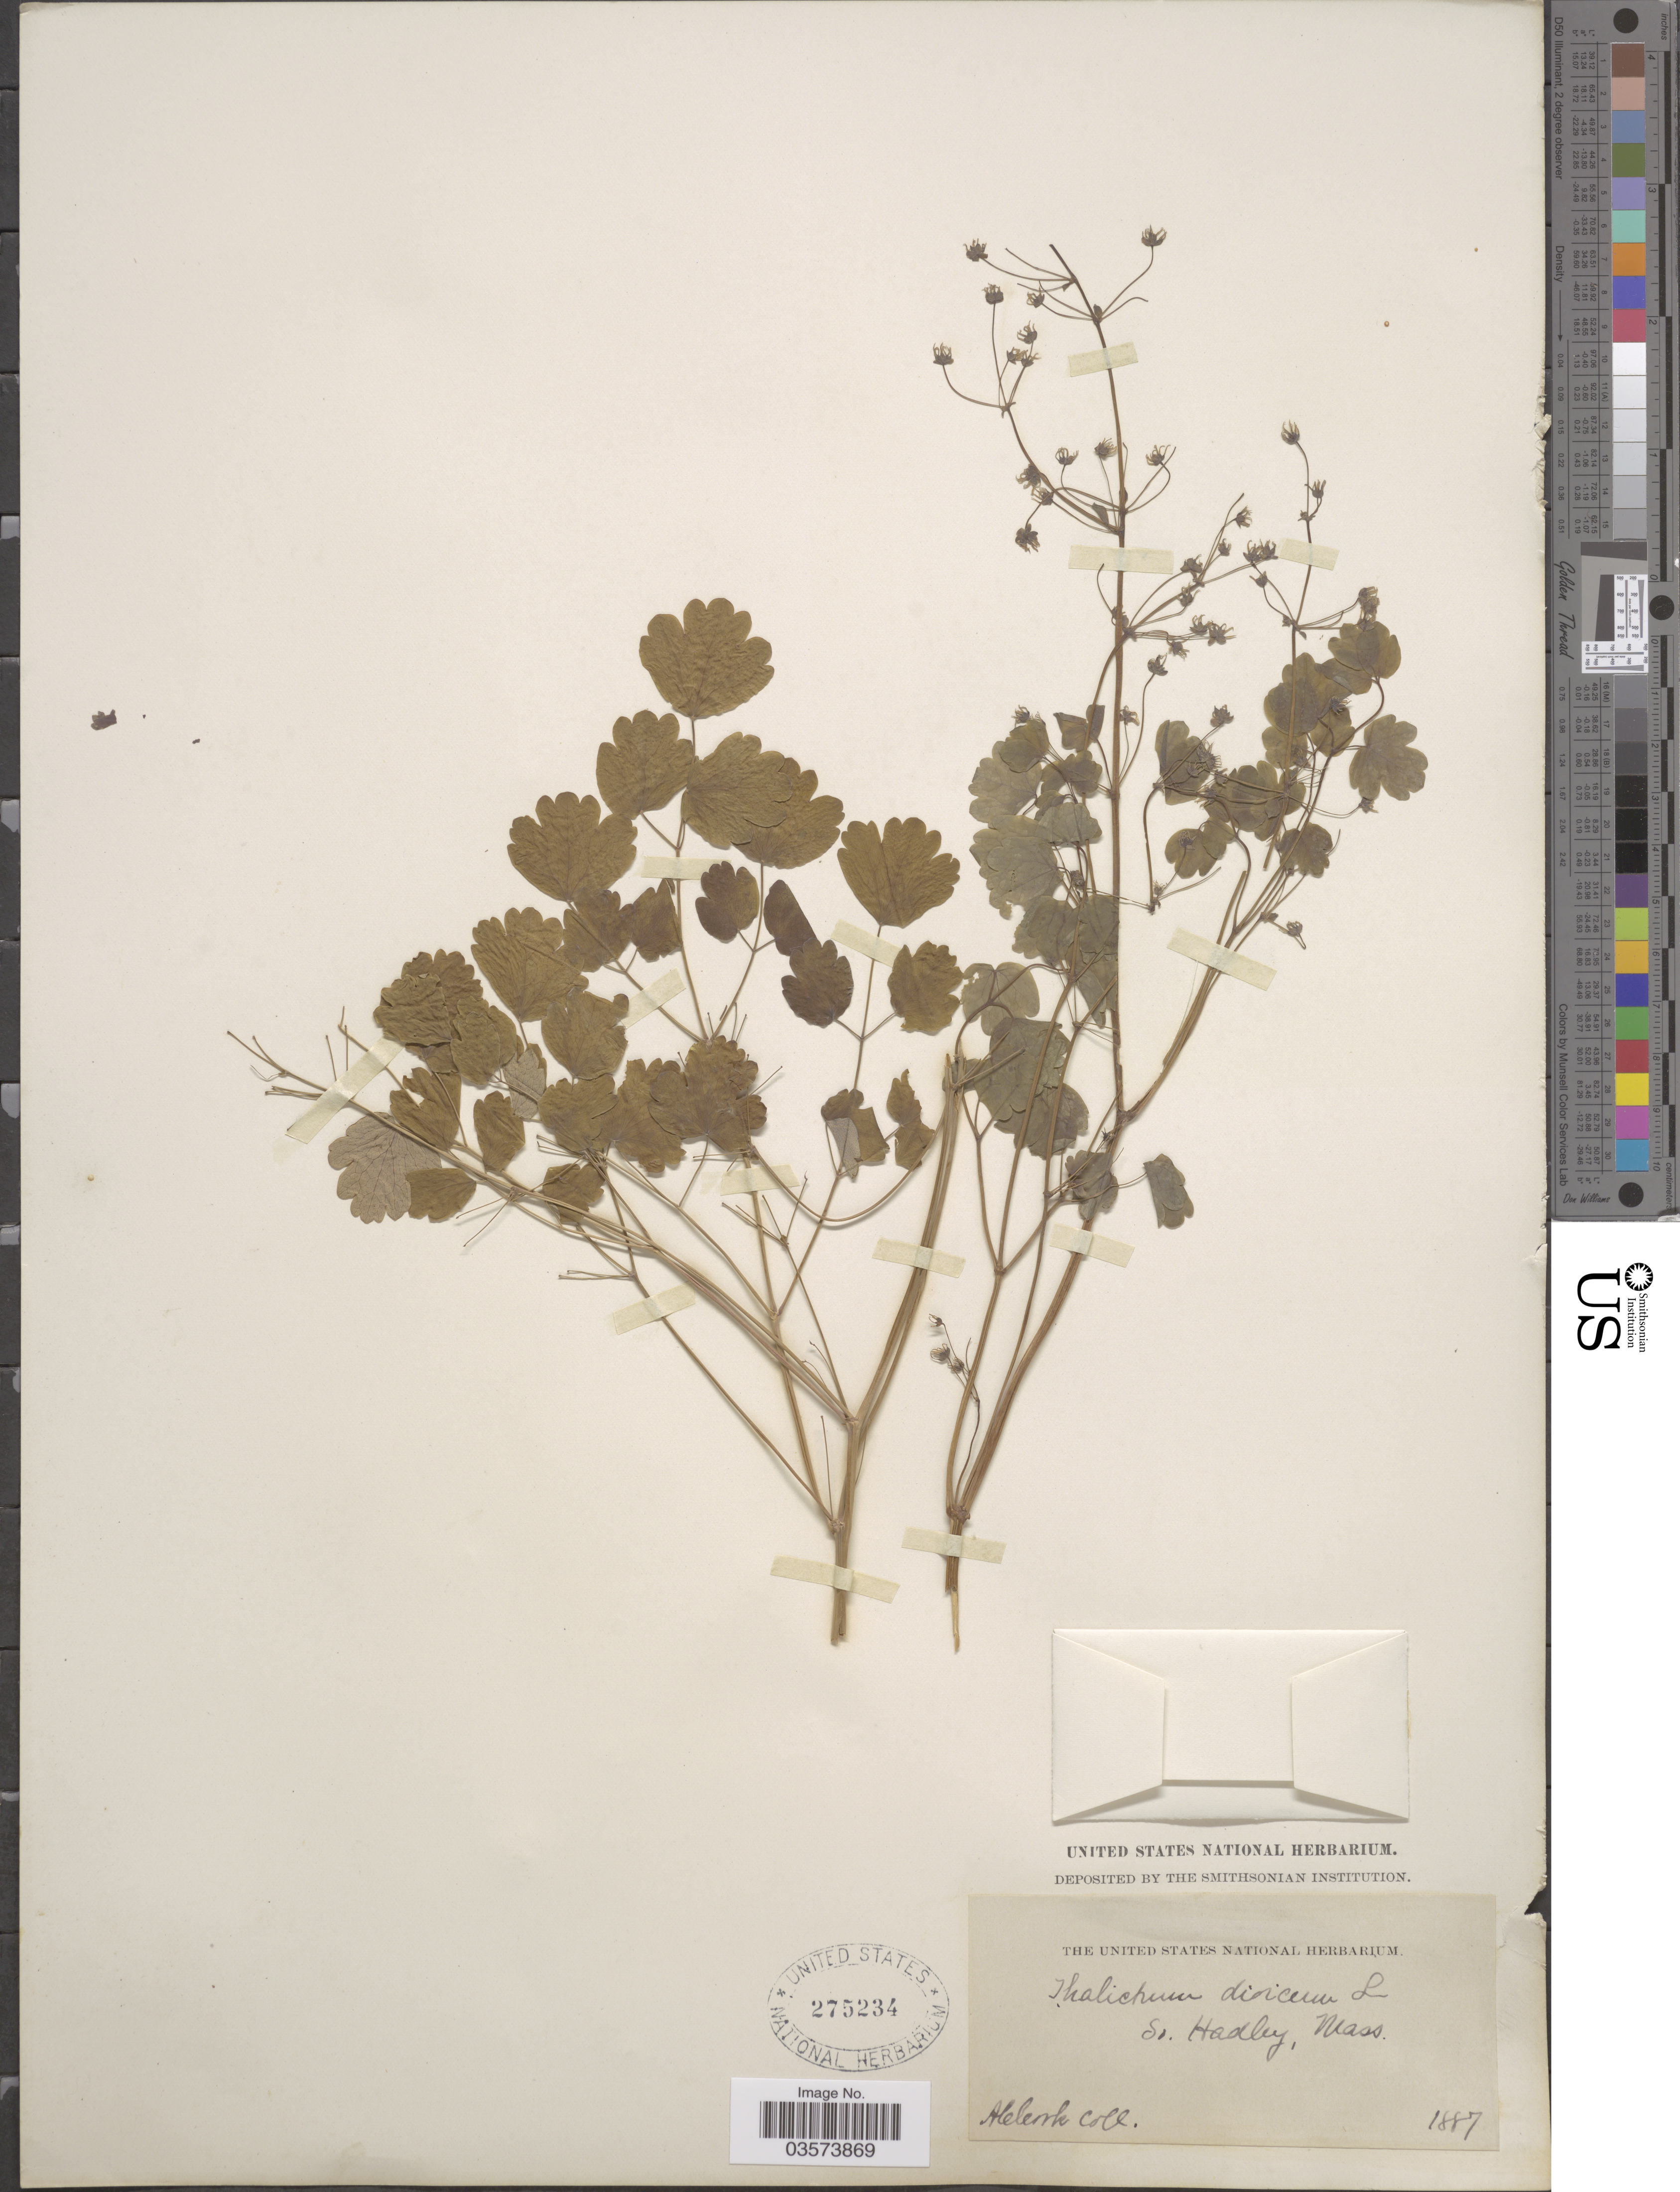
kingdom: Plantae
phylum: Tracheophyta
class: Magnoliopsida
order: Ranunculales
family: Ranunculaceae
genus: Thalictrum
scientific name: Thalictrum dioicum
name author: L.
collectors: A. Cook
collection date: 1887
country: United States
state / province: Massachusetts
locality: S. Hadley.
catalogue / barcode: US 275234